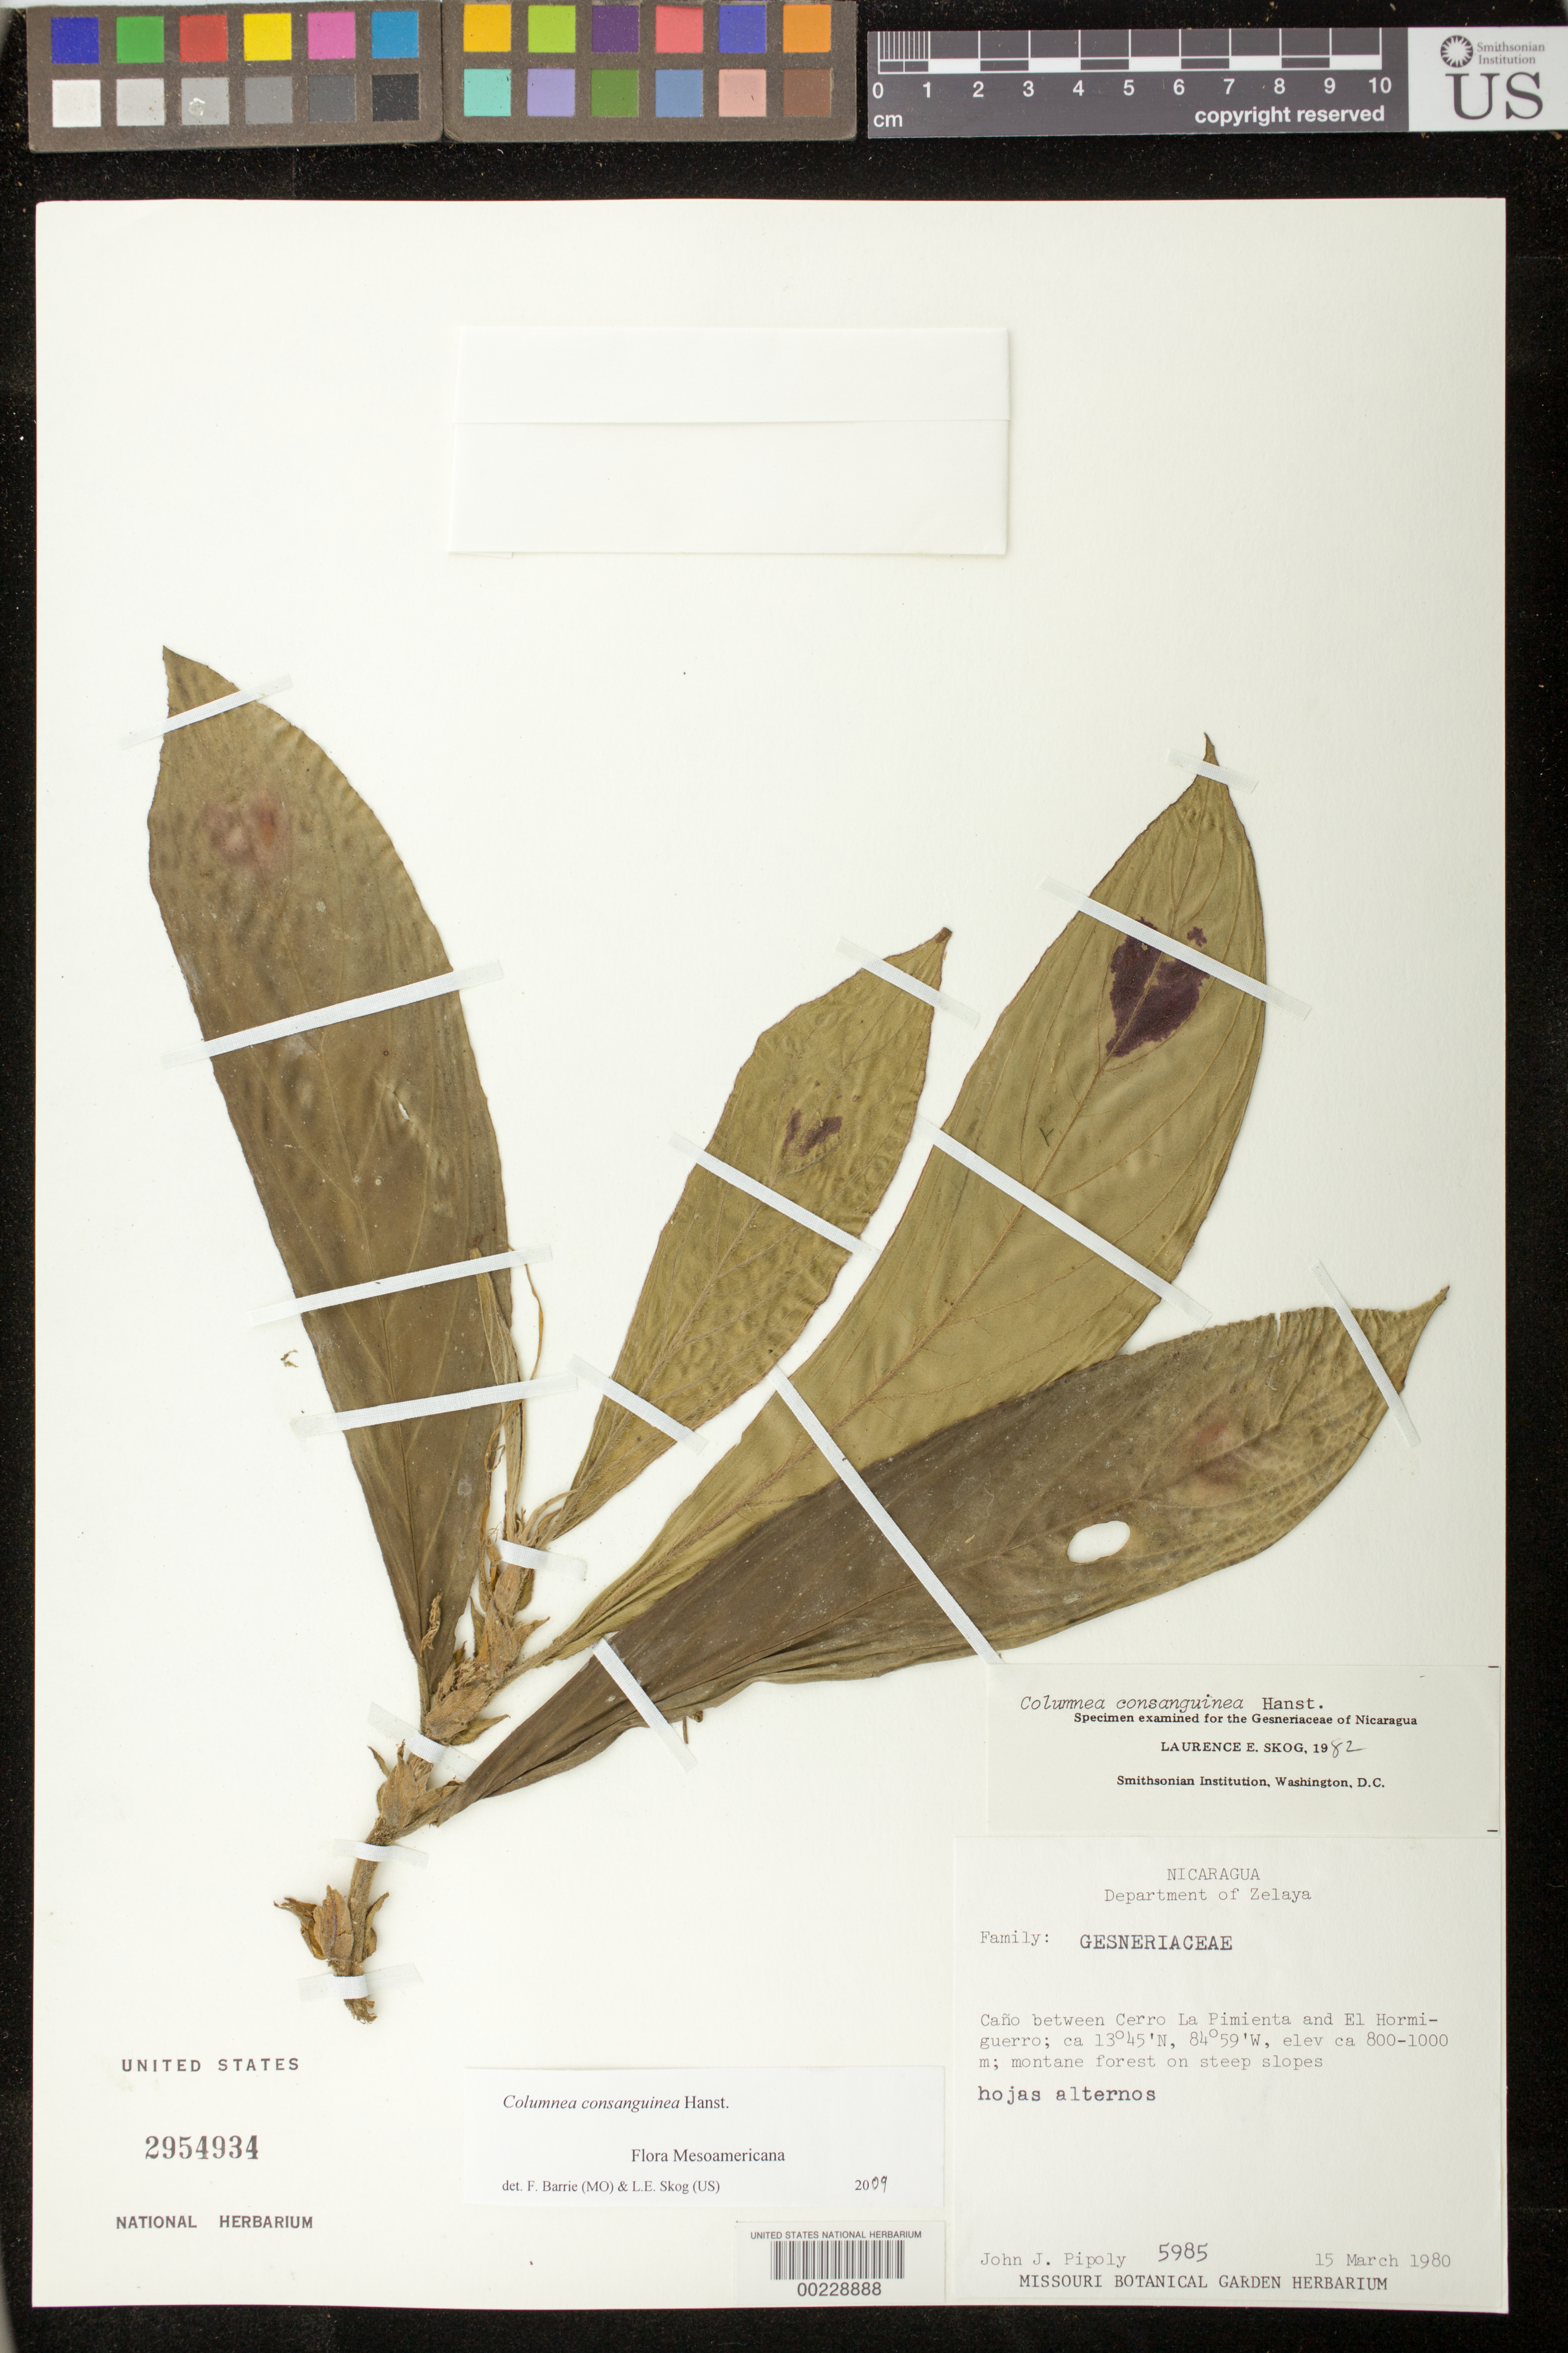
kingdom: Plantae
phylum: Tracheophyta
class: Magnoliopsida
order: Lamiales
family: Gesneriaceae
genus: Columnea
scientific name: Columnea consanguinea Hanst. var. consanguinea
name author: (Hanst.) Hanst.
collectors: J. J. Pipoly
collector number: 5985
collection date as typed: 15 Mar 1980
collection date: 1980-03-15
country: Nicaragua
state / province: Atlántico Sur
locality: Cano between Cerro La Pimienta and El Hormiguerro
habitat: Montane forest on steep slopes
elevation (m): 800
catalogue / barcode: US 2954934